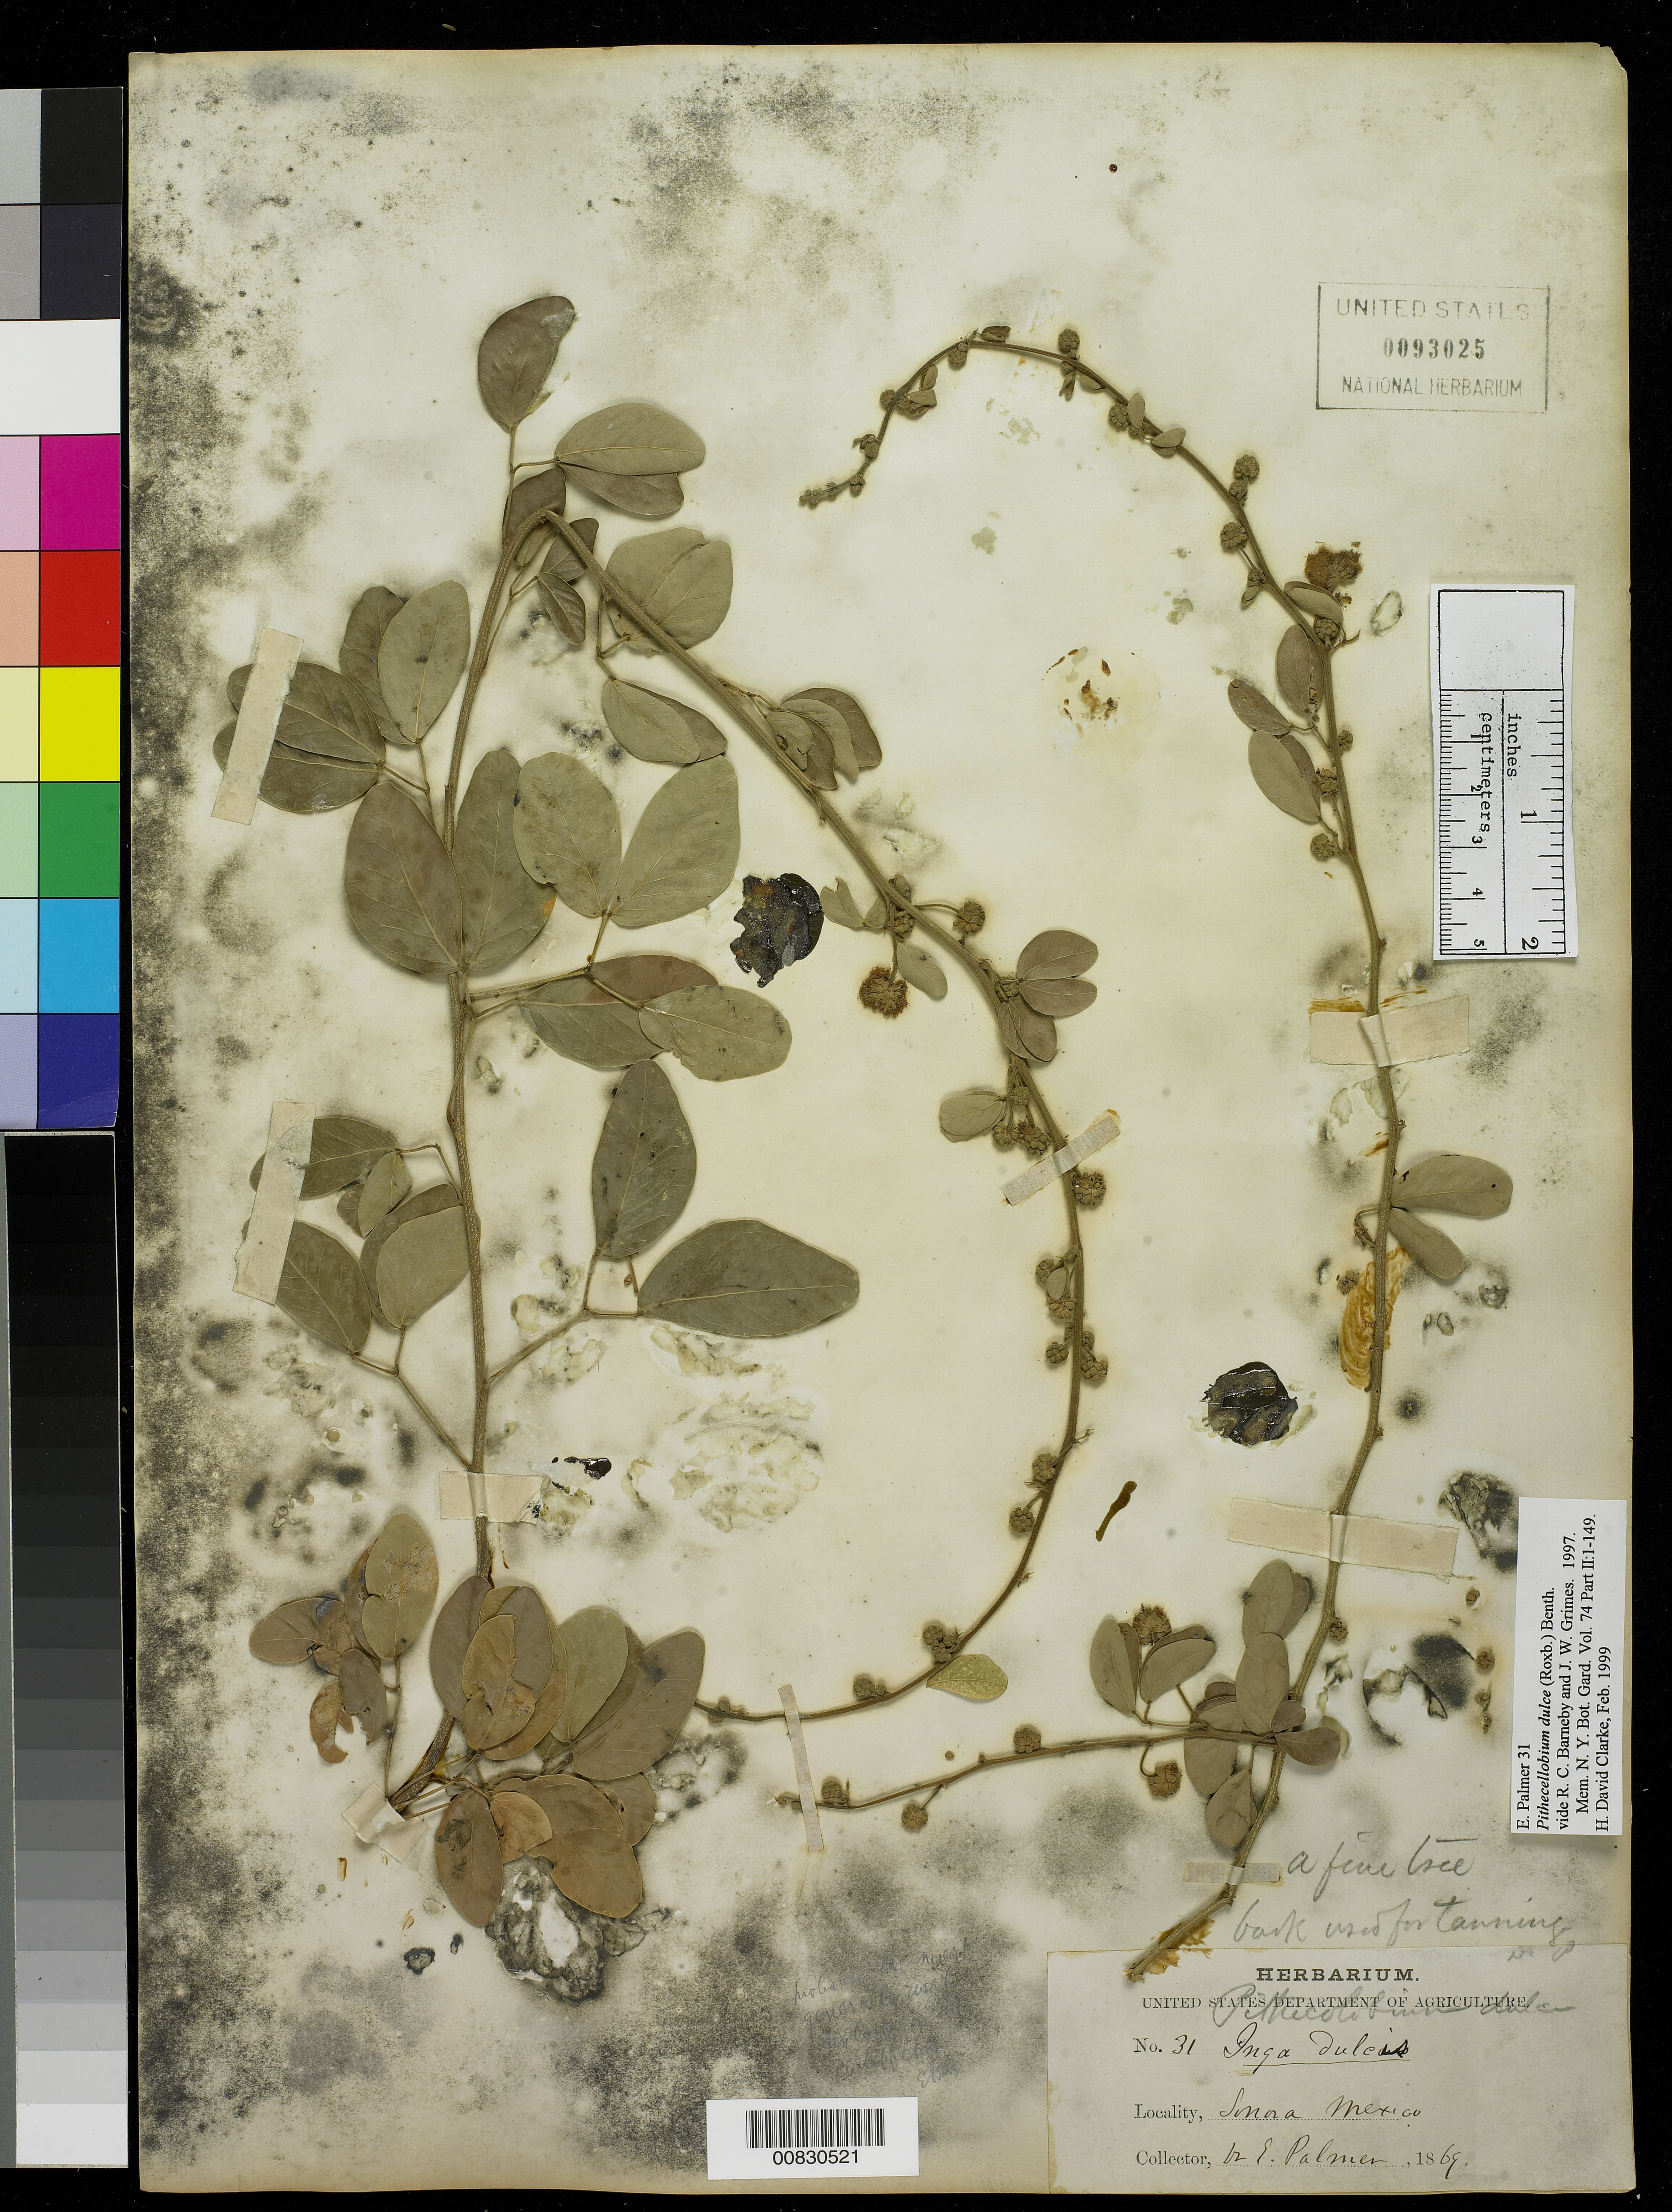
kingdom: Plantae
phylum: Tracheophyta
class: Magnoliopsida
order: Fabales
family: Fabaceae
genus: Pithecellobium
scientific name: Pithecellobium dulce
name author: (Roxb.) Benth.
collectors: E. Palmer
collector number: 31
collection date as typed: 1869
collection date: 1869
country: Mexico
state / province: Sonora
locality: Sonora.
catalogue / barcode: US 93025